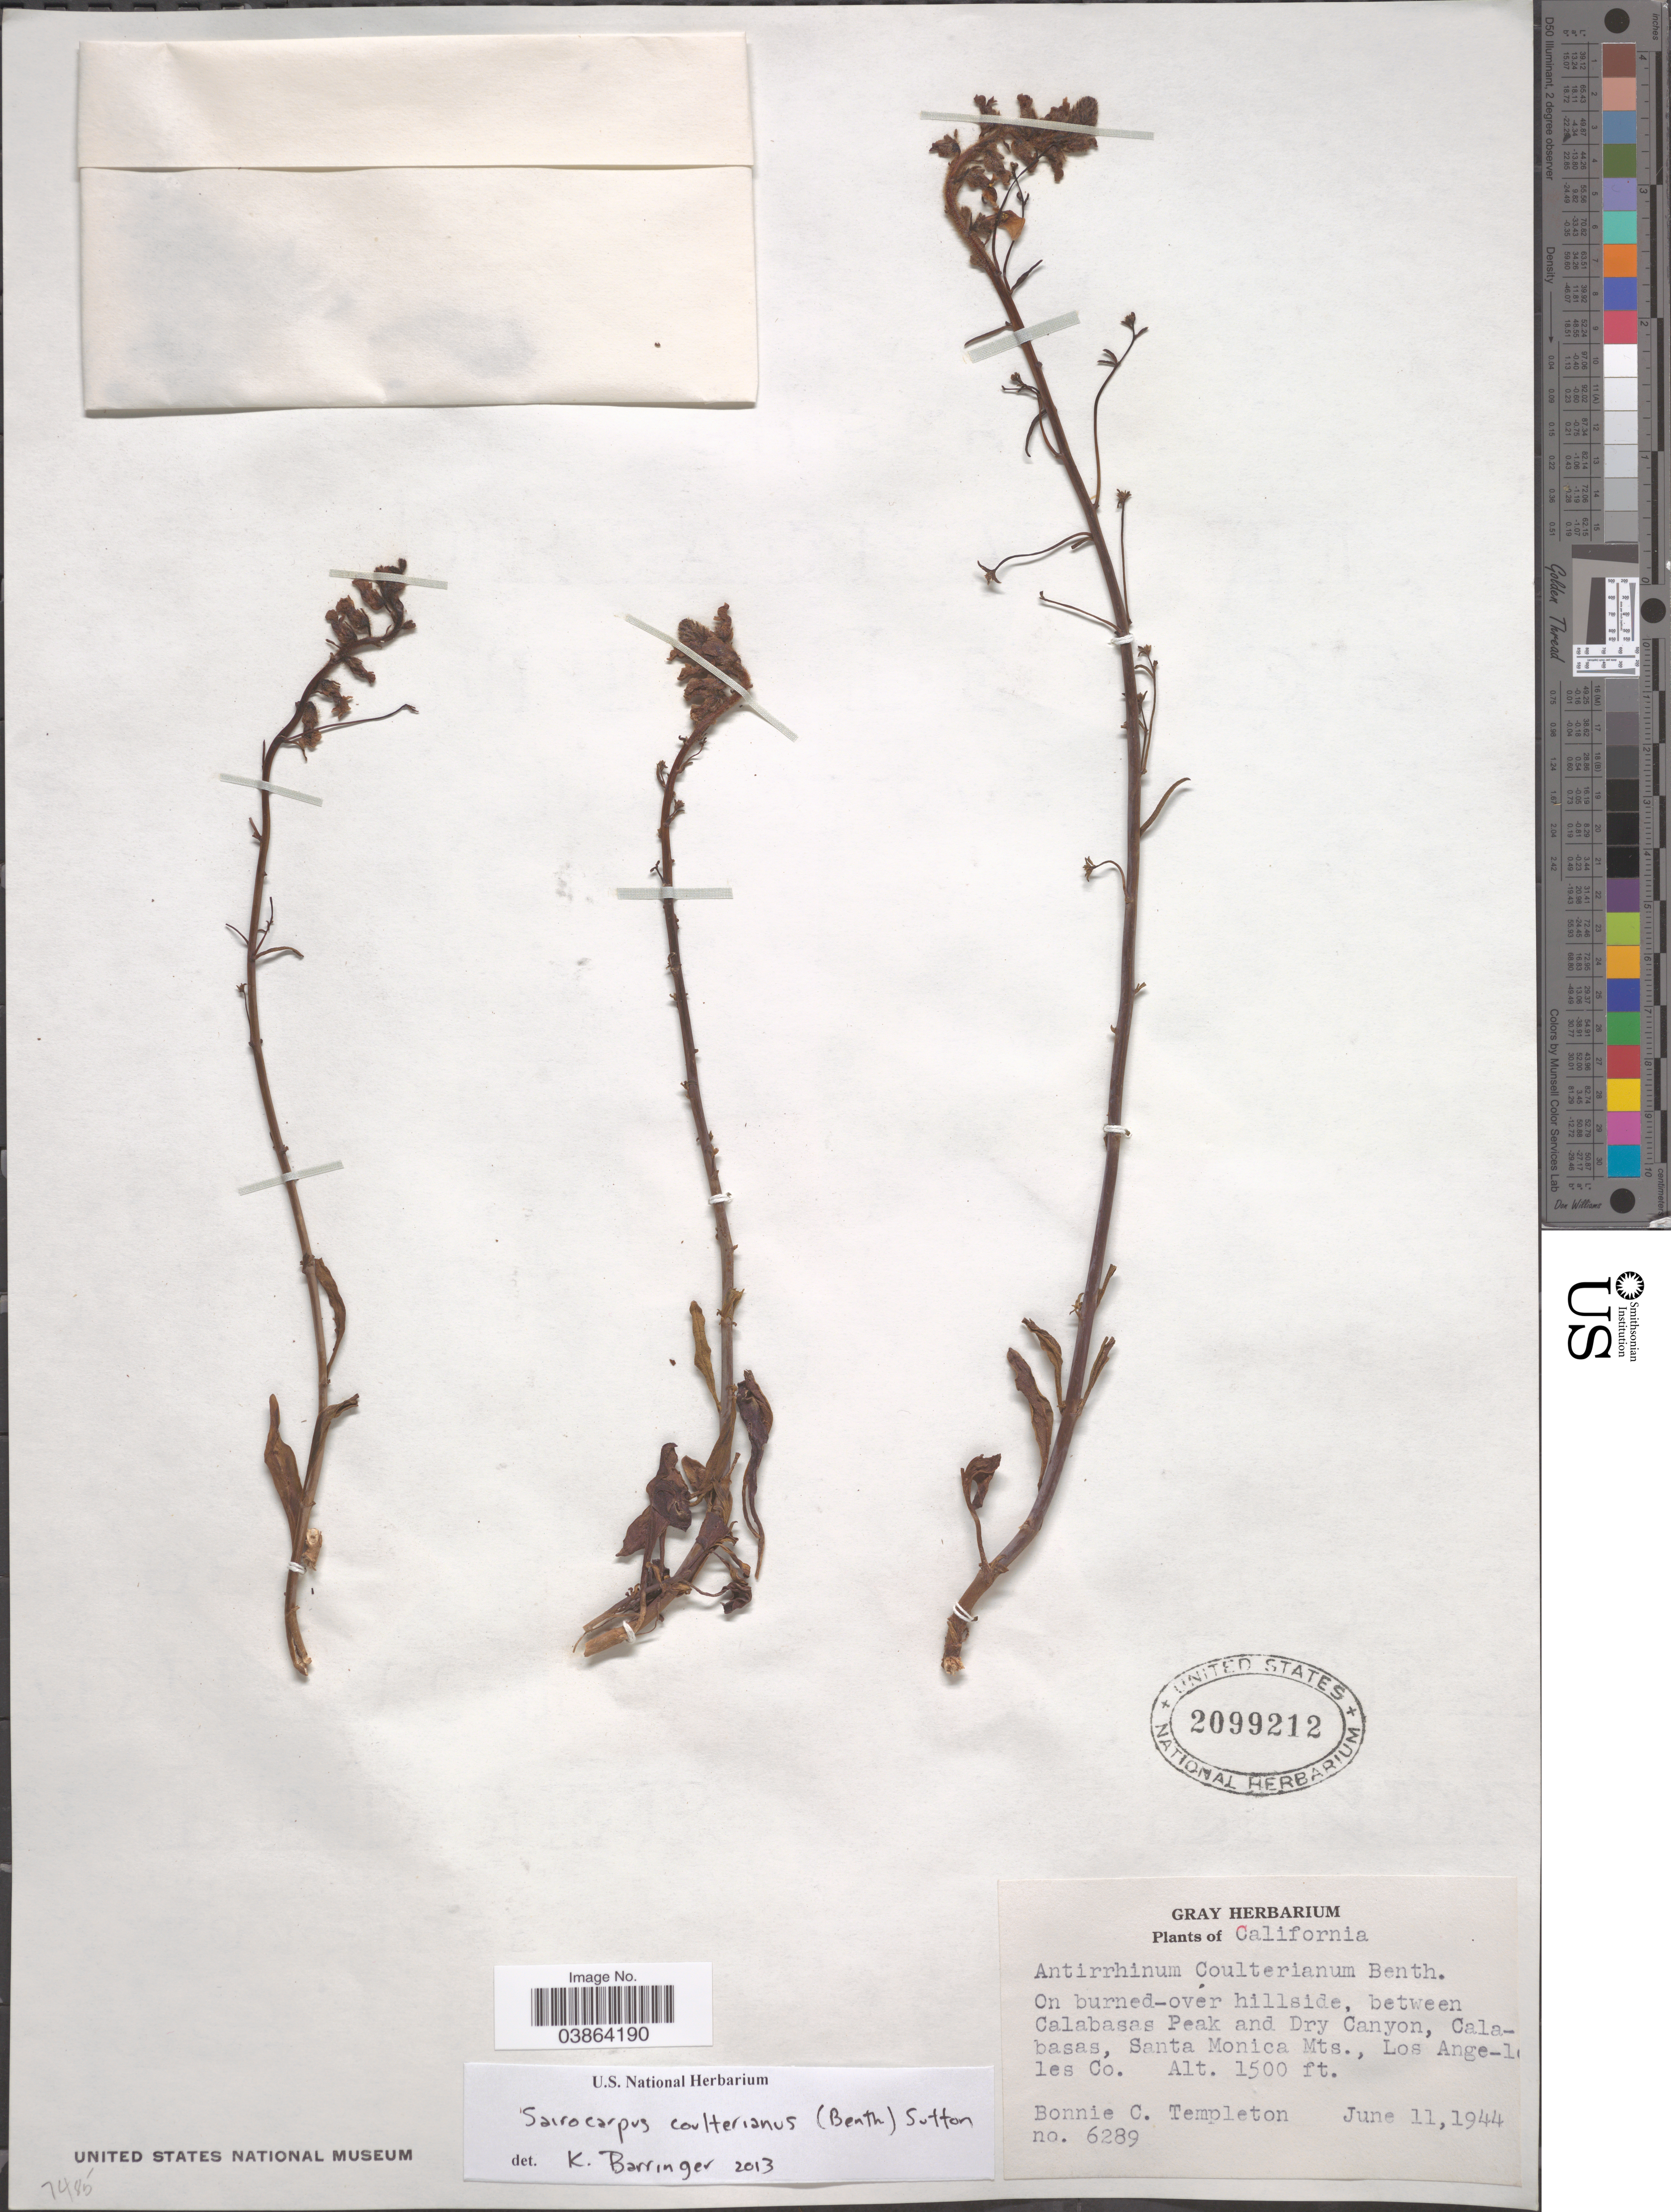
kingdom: Plantae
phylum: Tracheophyta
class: Magnoliopsida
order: Lamiales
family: Plantaginaceae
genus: Sairocarpus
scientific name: Sairocarpus coulterianus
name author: (Benth.) D.A. Sutton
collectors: B. Templeton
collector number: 6289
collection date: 1944-06-11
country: United States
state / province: California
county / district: Los Angeles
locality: On burned-over hillside, between Calabasas Peak and Dry Canyon, Calabasas, Santa Monica Mts., Los Angeles Co.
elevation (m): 457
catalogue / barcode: US 2099212